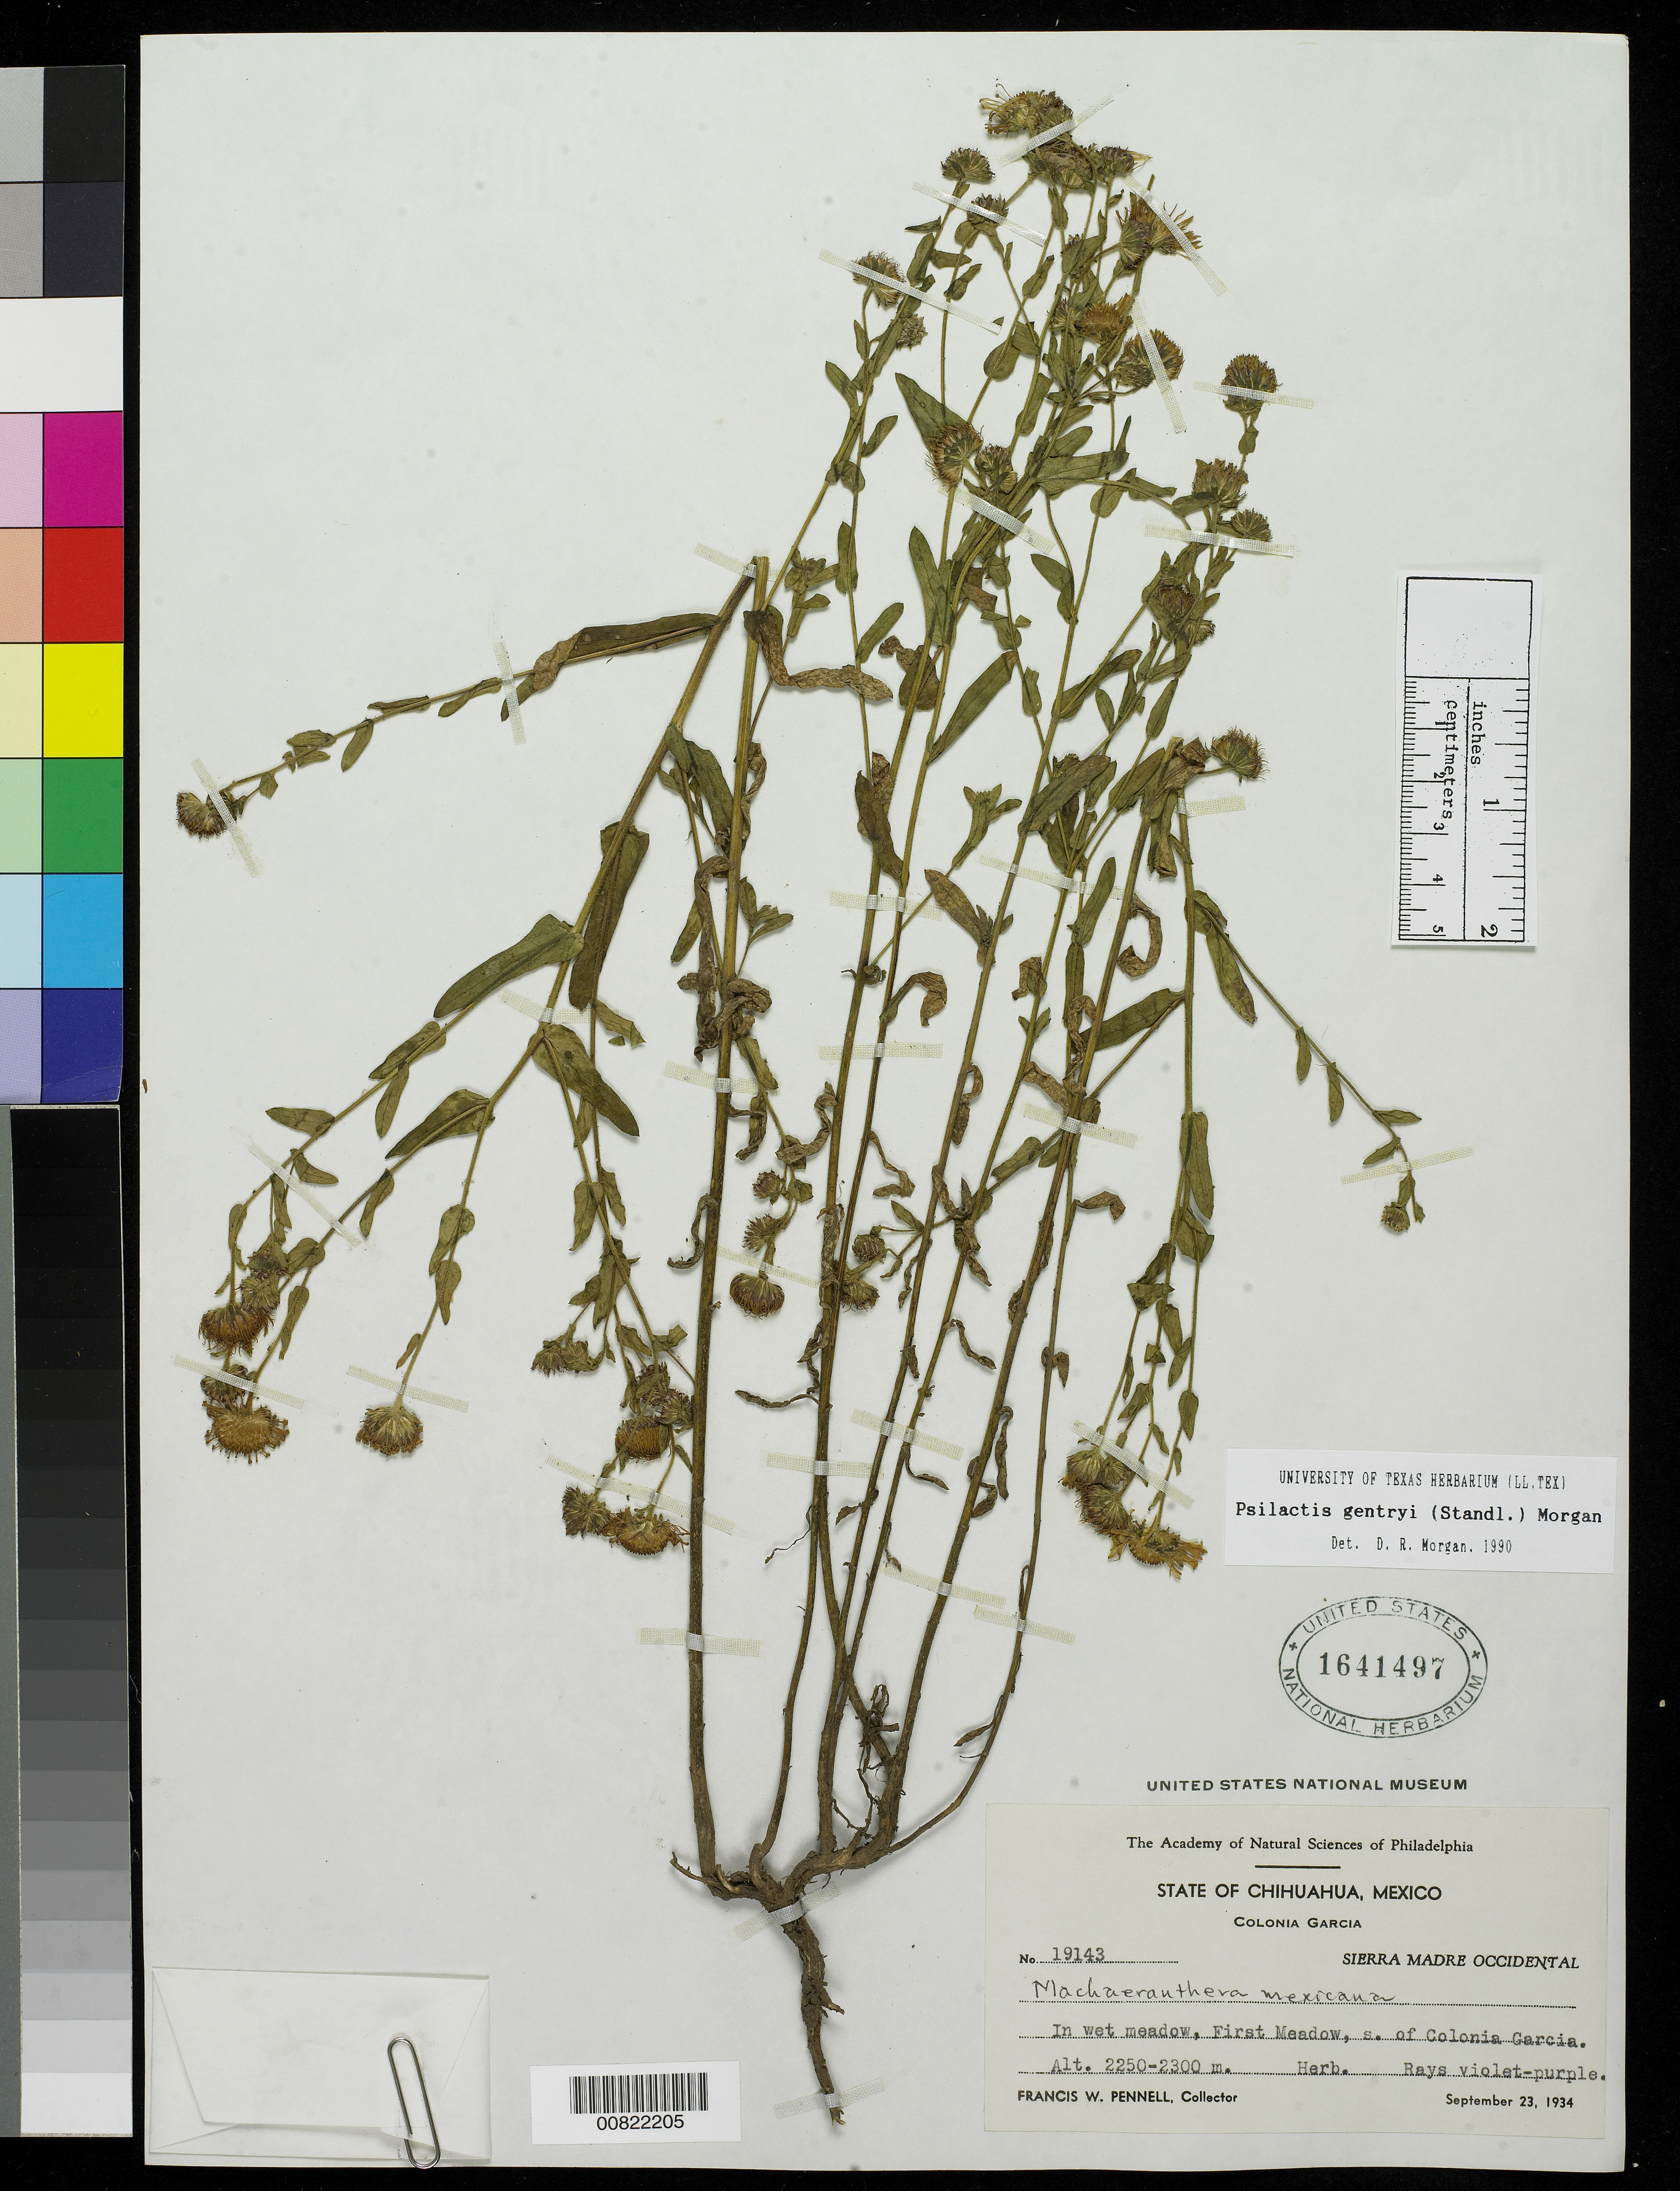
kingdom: Plantae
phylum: Tracheophyta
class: Magnoliopsida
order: Asterales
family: Asteraceae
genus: Psilactis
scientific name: Psilactis gentryi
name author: (Standl.) Morgan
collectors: F. W. Pennell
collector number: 19143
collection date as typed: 23 Sep 1934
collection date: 1934-09-23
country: Mexico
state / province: Chihuahua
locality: First meadow south of Colonia García, Chihuahua.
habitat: In wet meadow.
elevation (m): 2300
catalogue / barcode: US 1641497